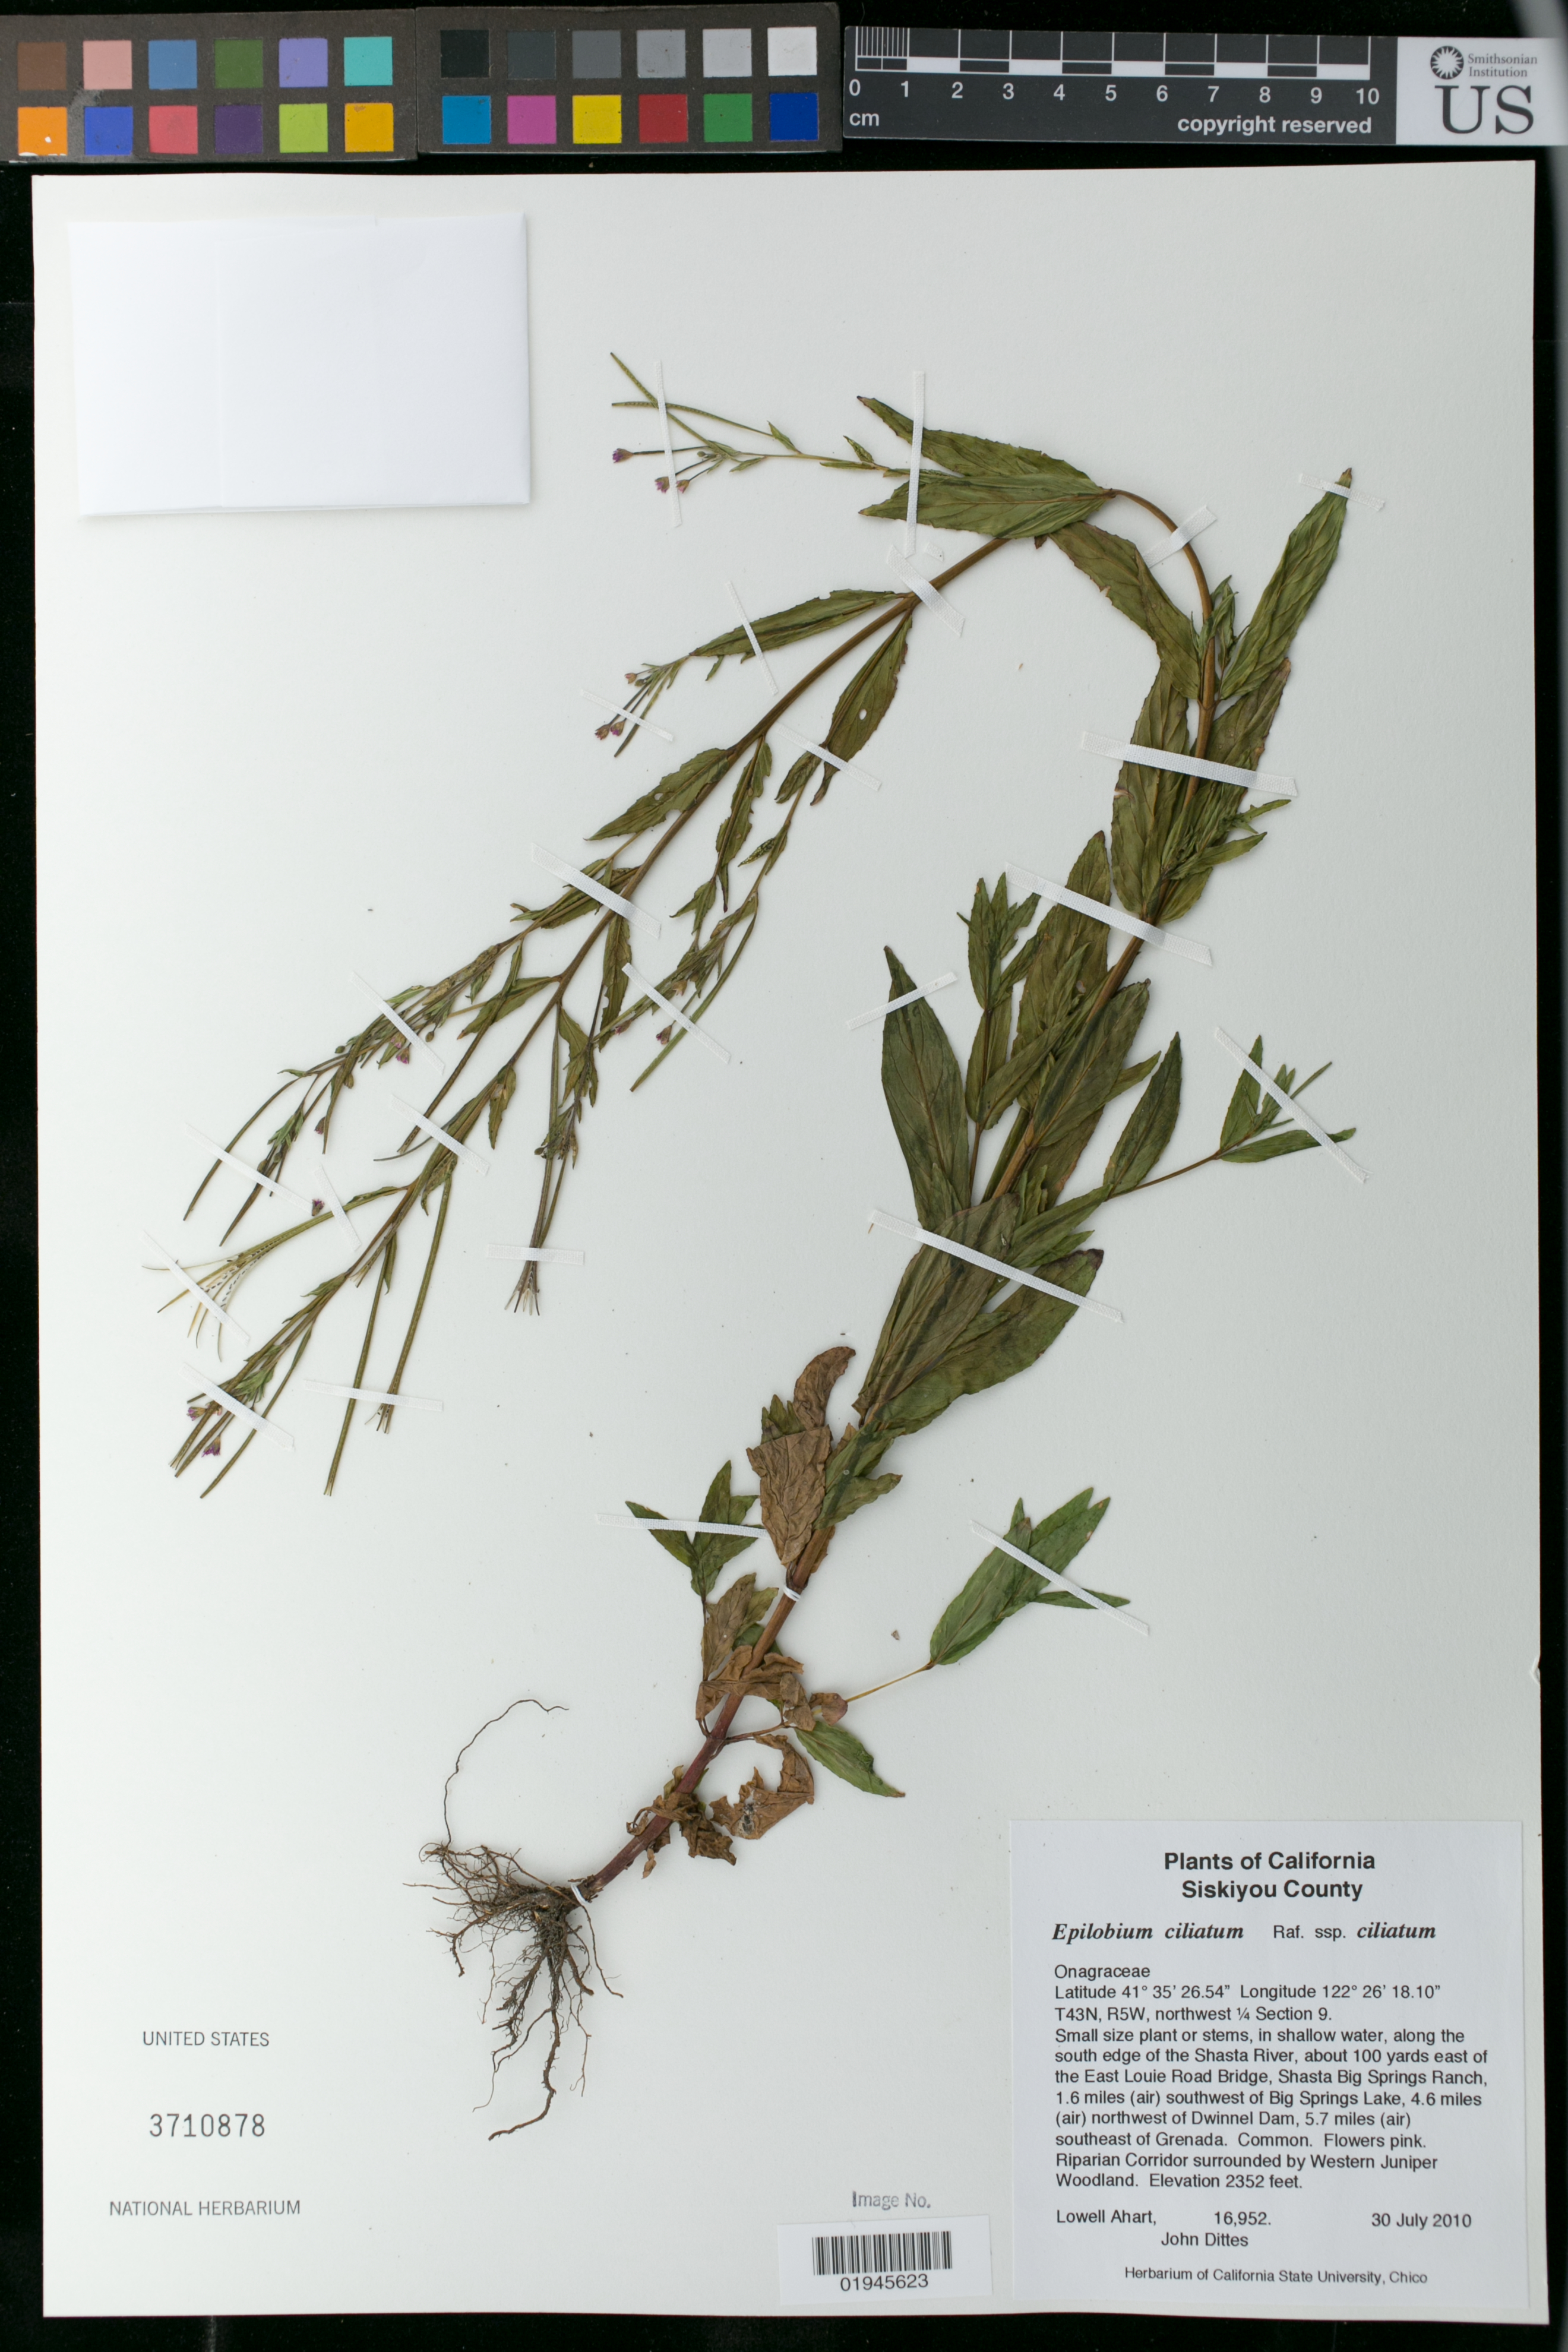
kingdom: Plantae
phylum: Tracheophyta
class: Magnoliopsida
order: Myrtales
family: Onagraceae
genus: Epilobium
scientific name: Epilobium ciliatum subsp. ciliatum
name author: Raf.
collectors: L. Ahart & J. Dittes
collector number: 16952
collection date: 2010-07-30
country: United States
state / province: California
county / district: Siskiyou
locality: T43N, R5W, northwest 1/4 Section 9. Along south edge of the Shasta river, about 100 yards yards east of the East Louie Road Bridge, Shasta Big Springs Ranch, 1.6 miles (air) southwest of Big Springs Lake, 4.6 miles (air) northwest of Dwinnle Dam, 5.7 miles (air) southeast of Grenada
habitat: Riparian corridor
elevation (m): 717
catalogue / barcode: US 3710888